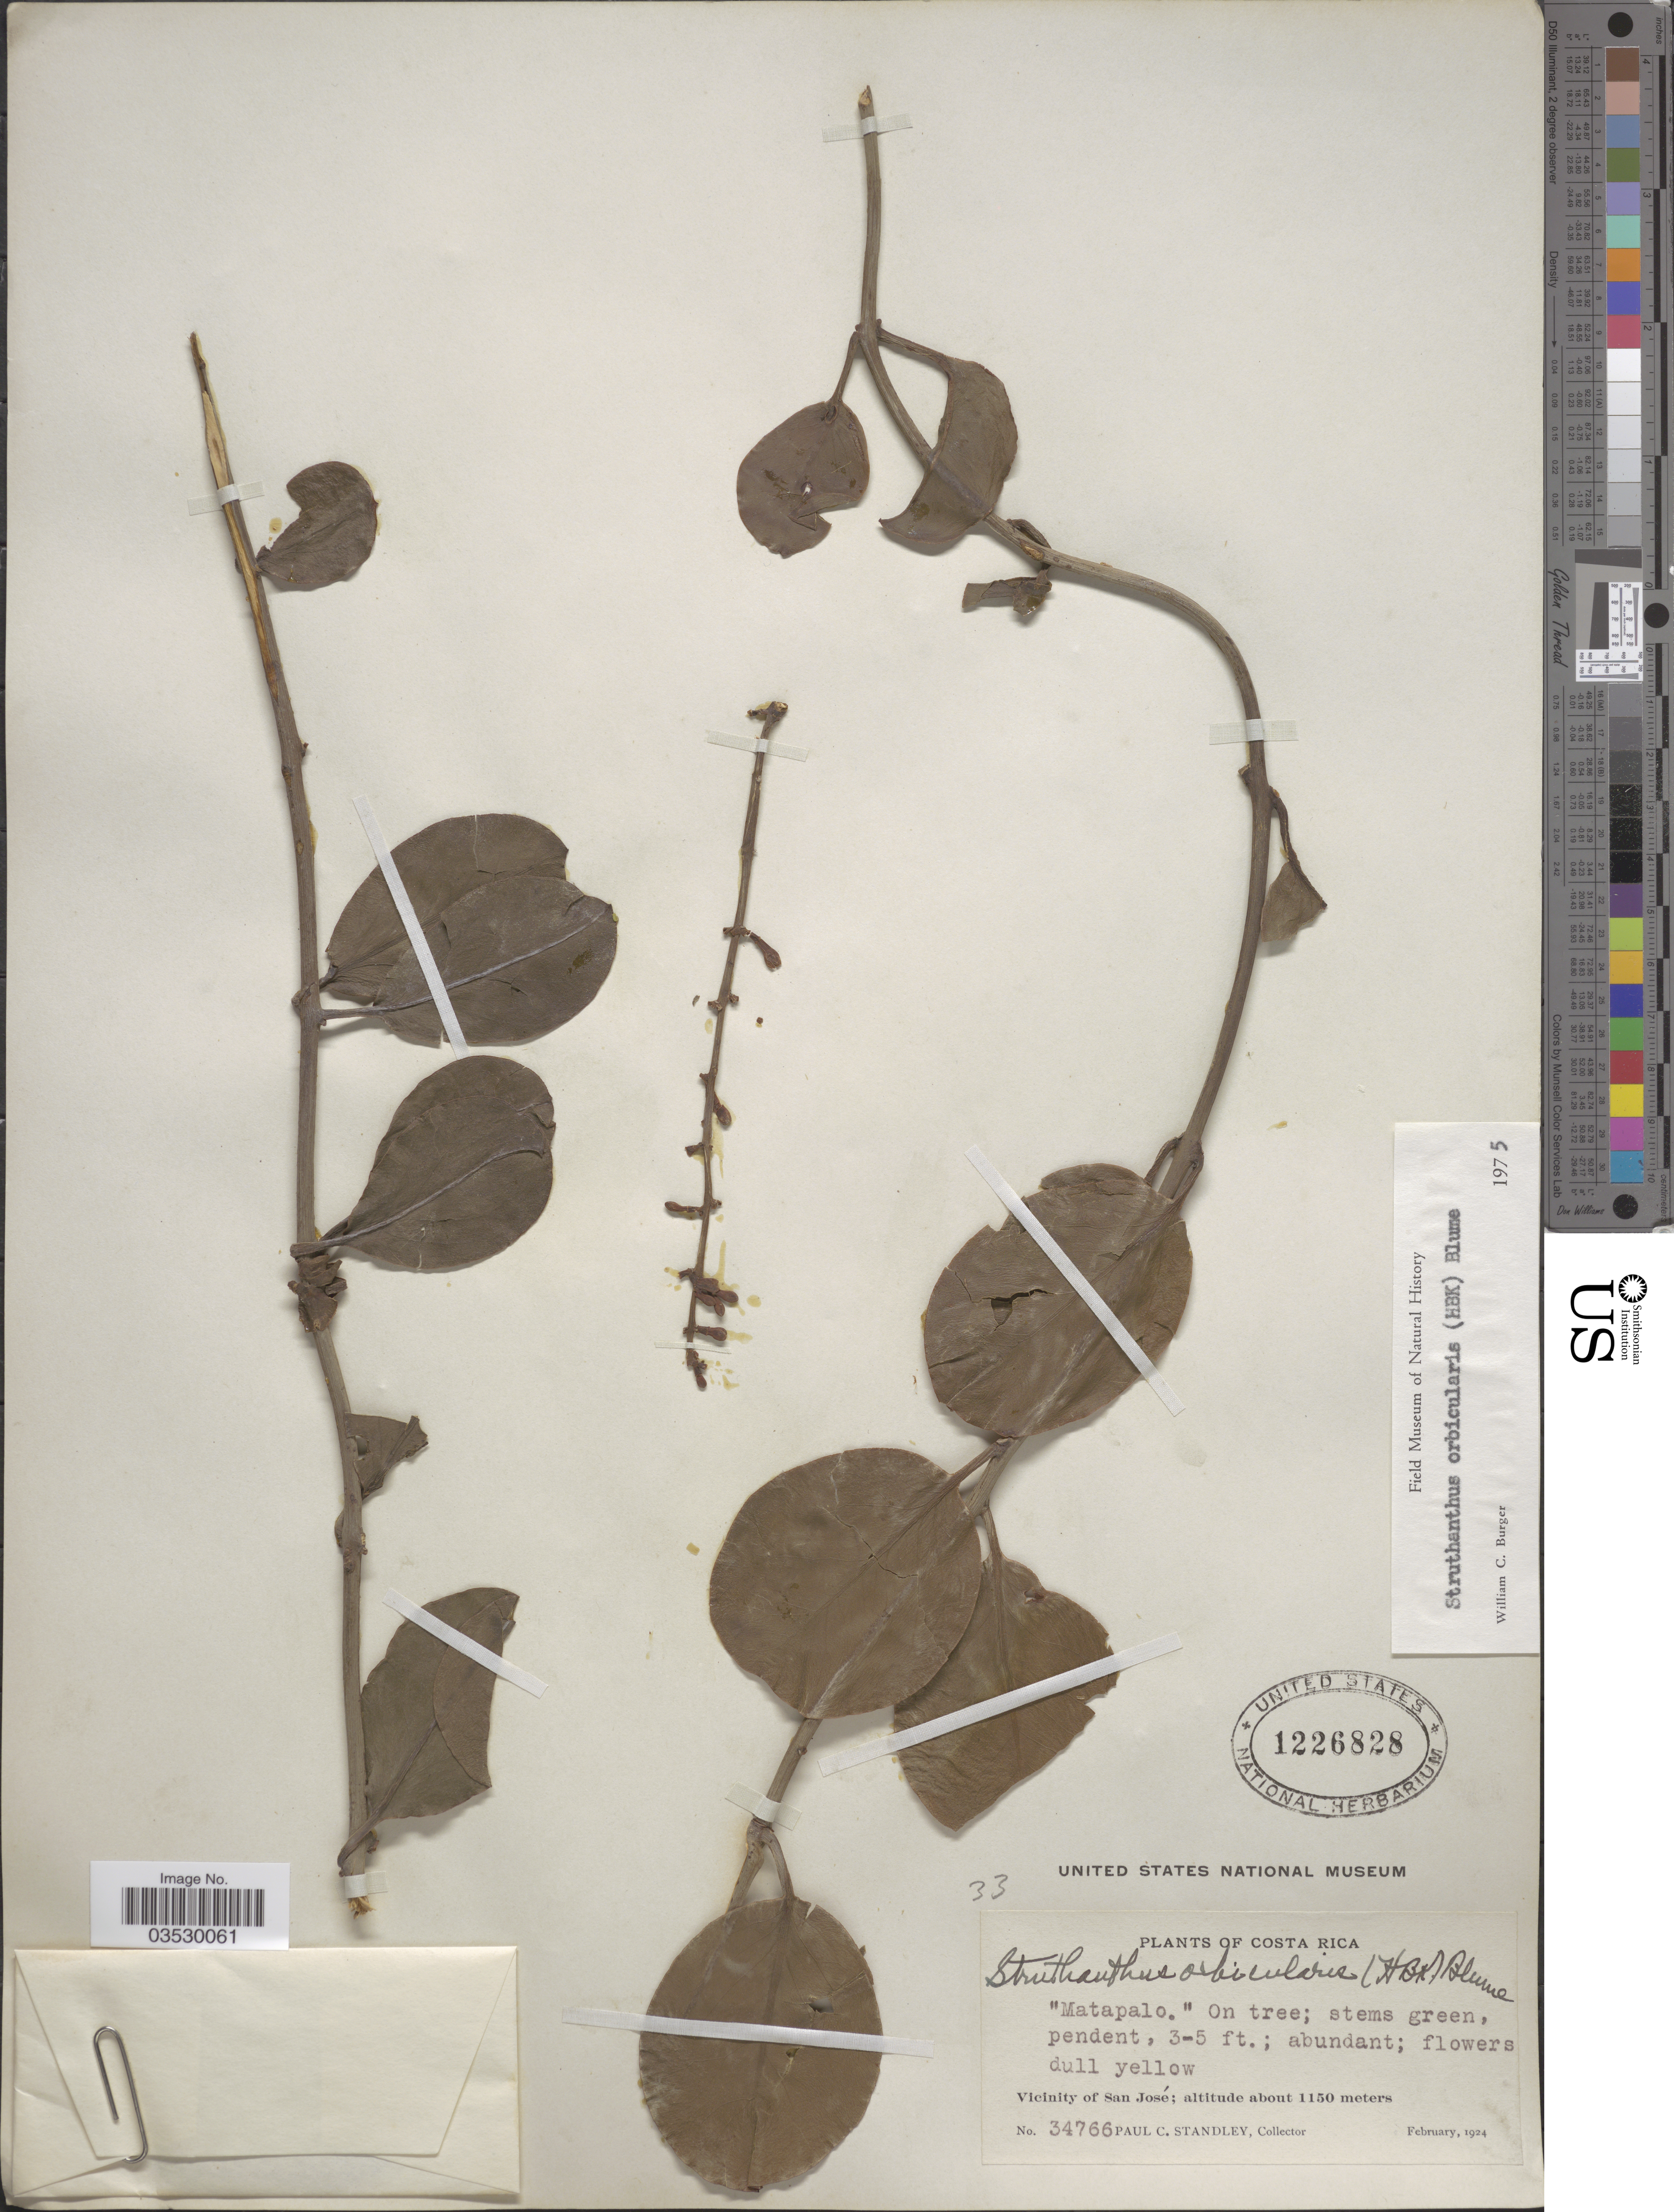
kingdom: Plantae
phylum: Tracheophyta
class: Magnoliopsida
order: Santalales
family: Loranthaceae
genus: Struthanthus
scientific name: Struthanthus orbicularis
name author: (Kunth) Blume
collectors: P. C. Standley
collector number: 34766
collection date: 1924-02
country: Costa Rica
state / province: San José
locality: Vicinity of San José.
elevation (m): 1150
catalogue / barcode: US 1226828